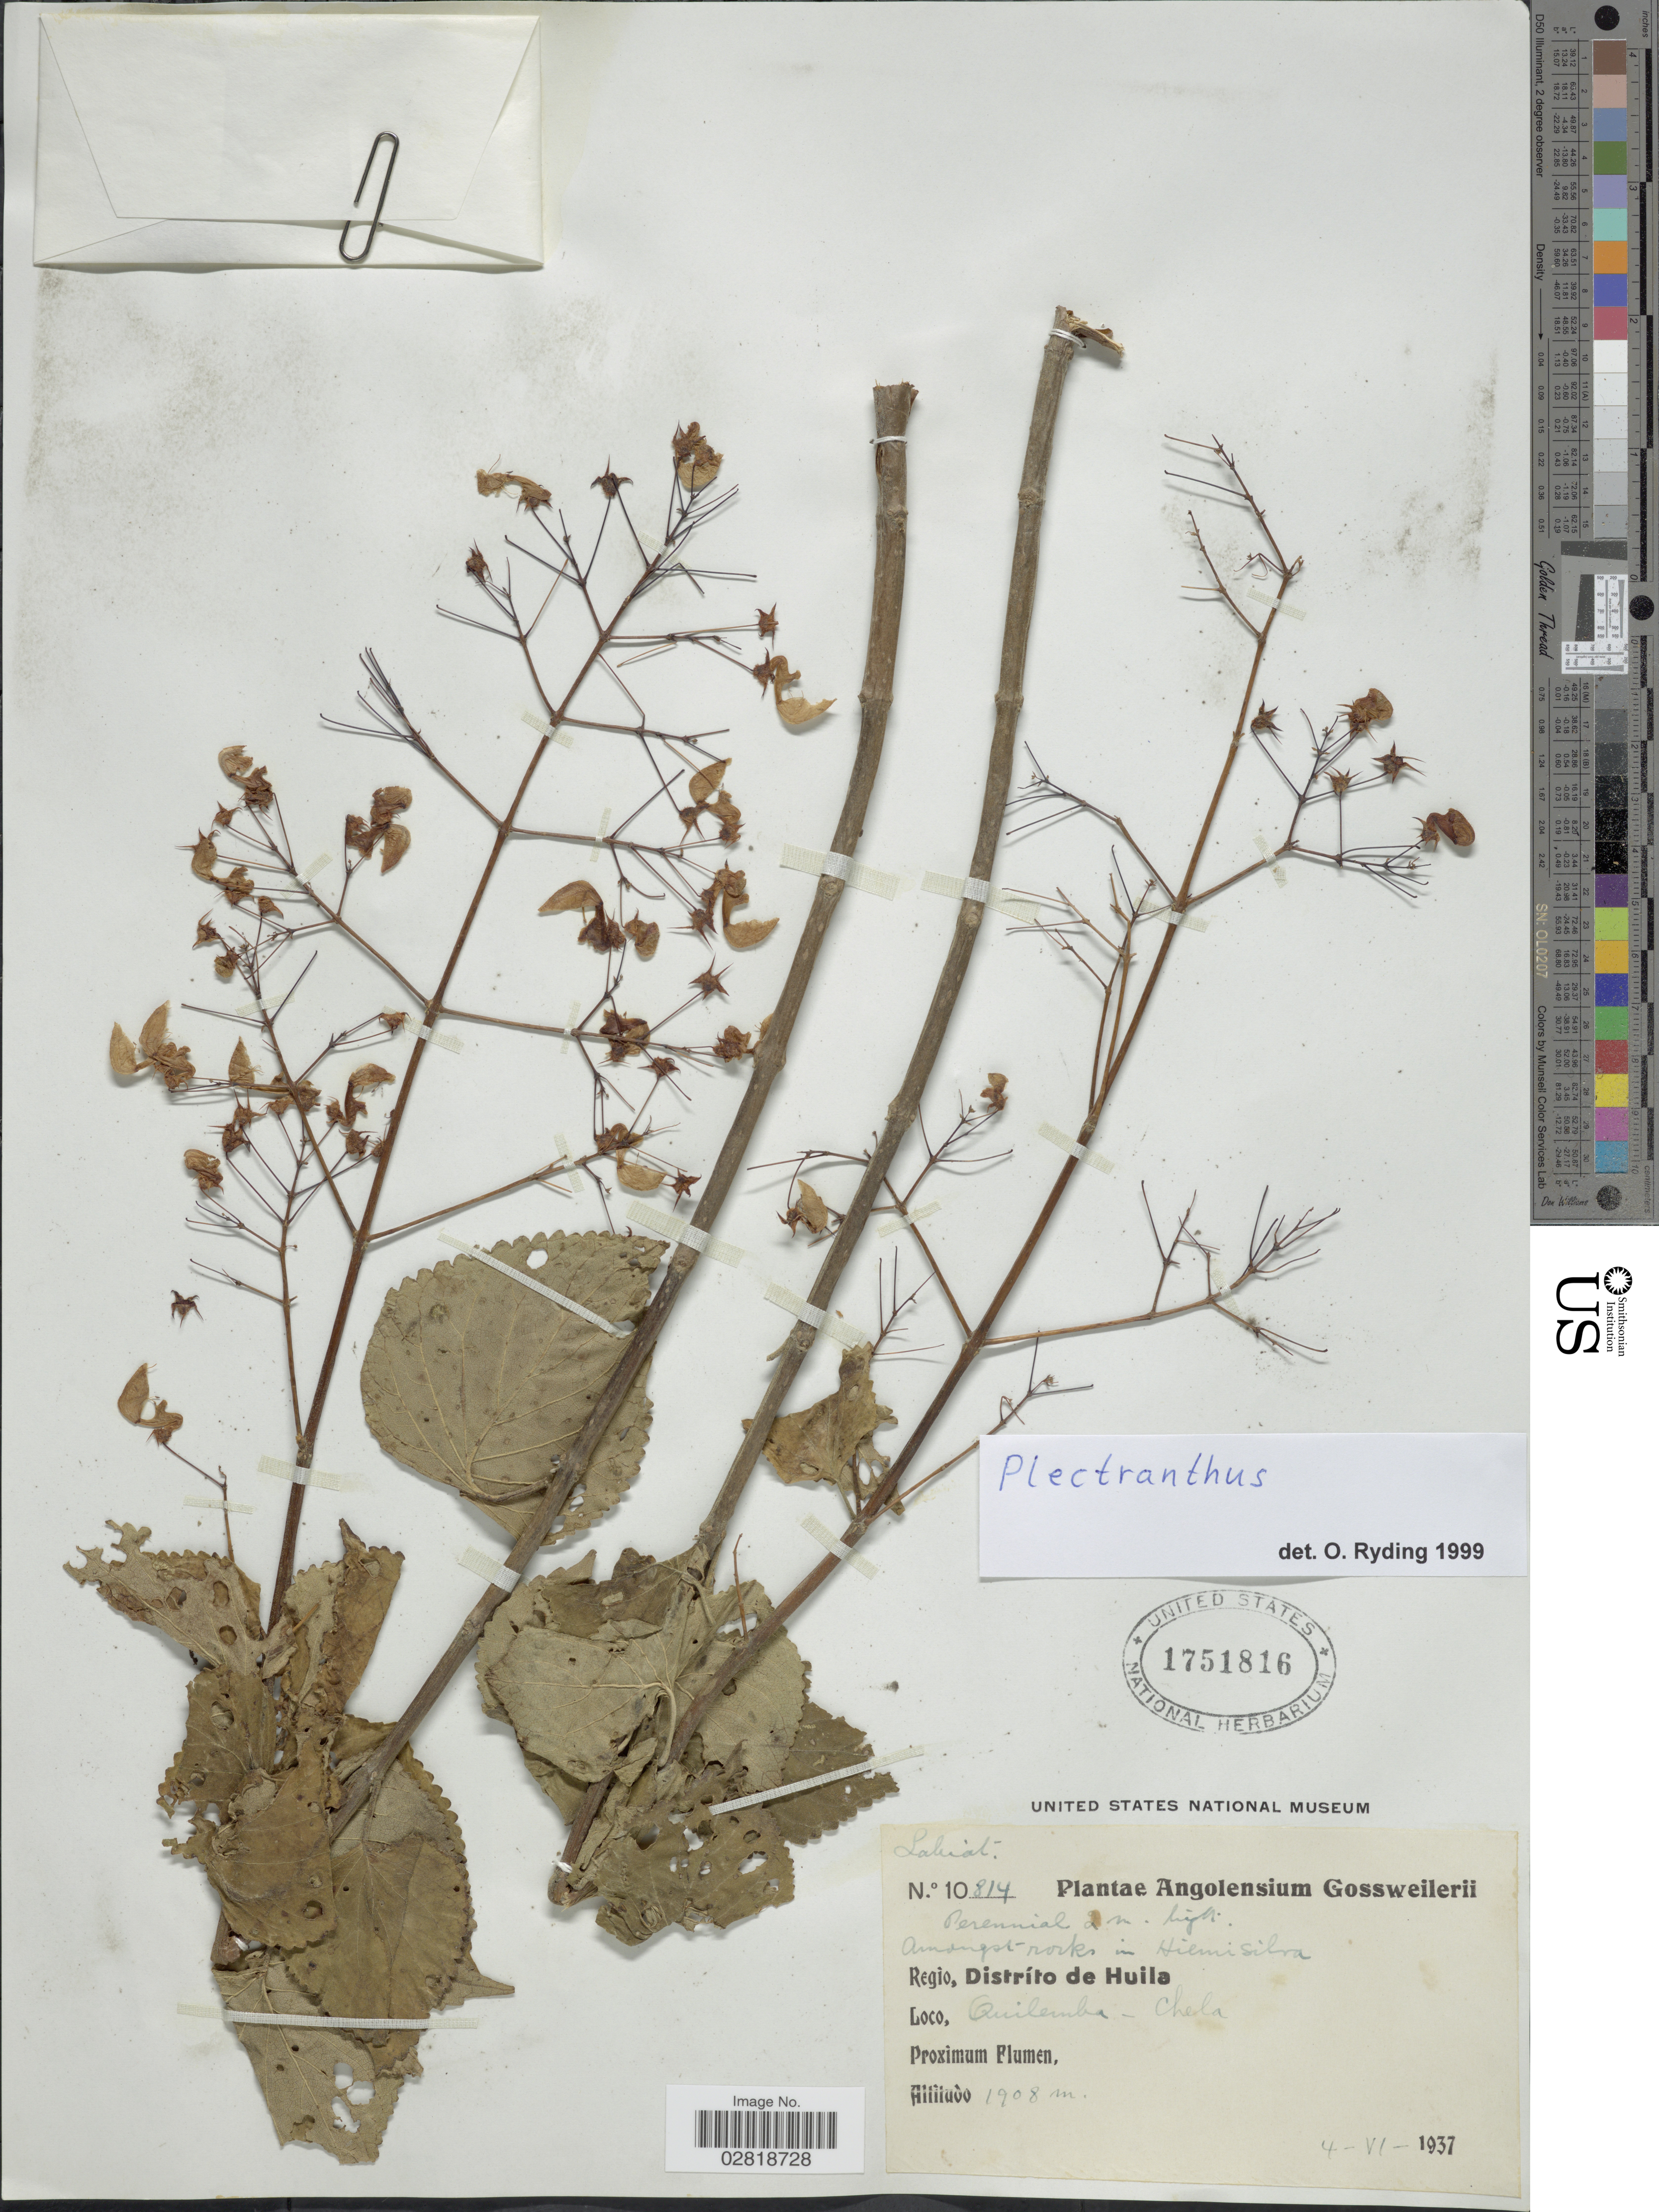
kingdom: Plantae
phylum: Tracheophyta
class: Magnoliopsida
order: Lamiales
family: Lamiaceae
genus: Plectranthus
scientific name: Plectranthus sp.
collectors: -. Gossweiler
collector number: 10814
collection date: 1937-06-04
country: Angola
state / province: Huila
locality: Regio, Distríto de Huila. Quilemba - Chela. Amongst rocks in Hiemi Silva.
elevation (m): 1908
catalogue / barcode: US 1751816